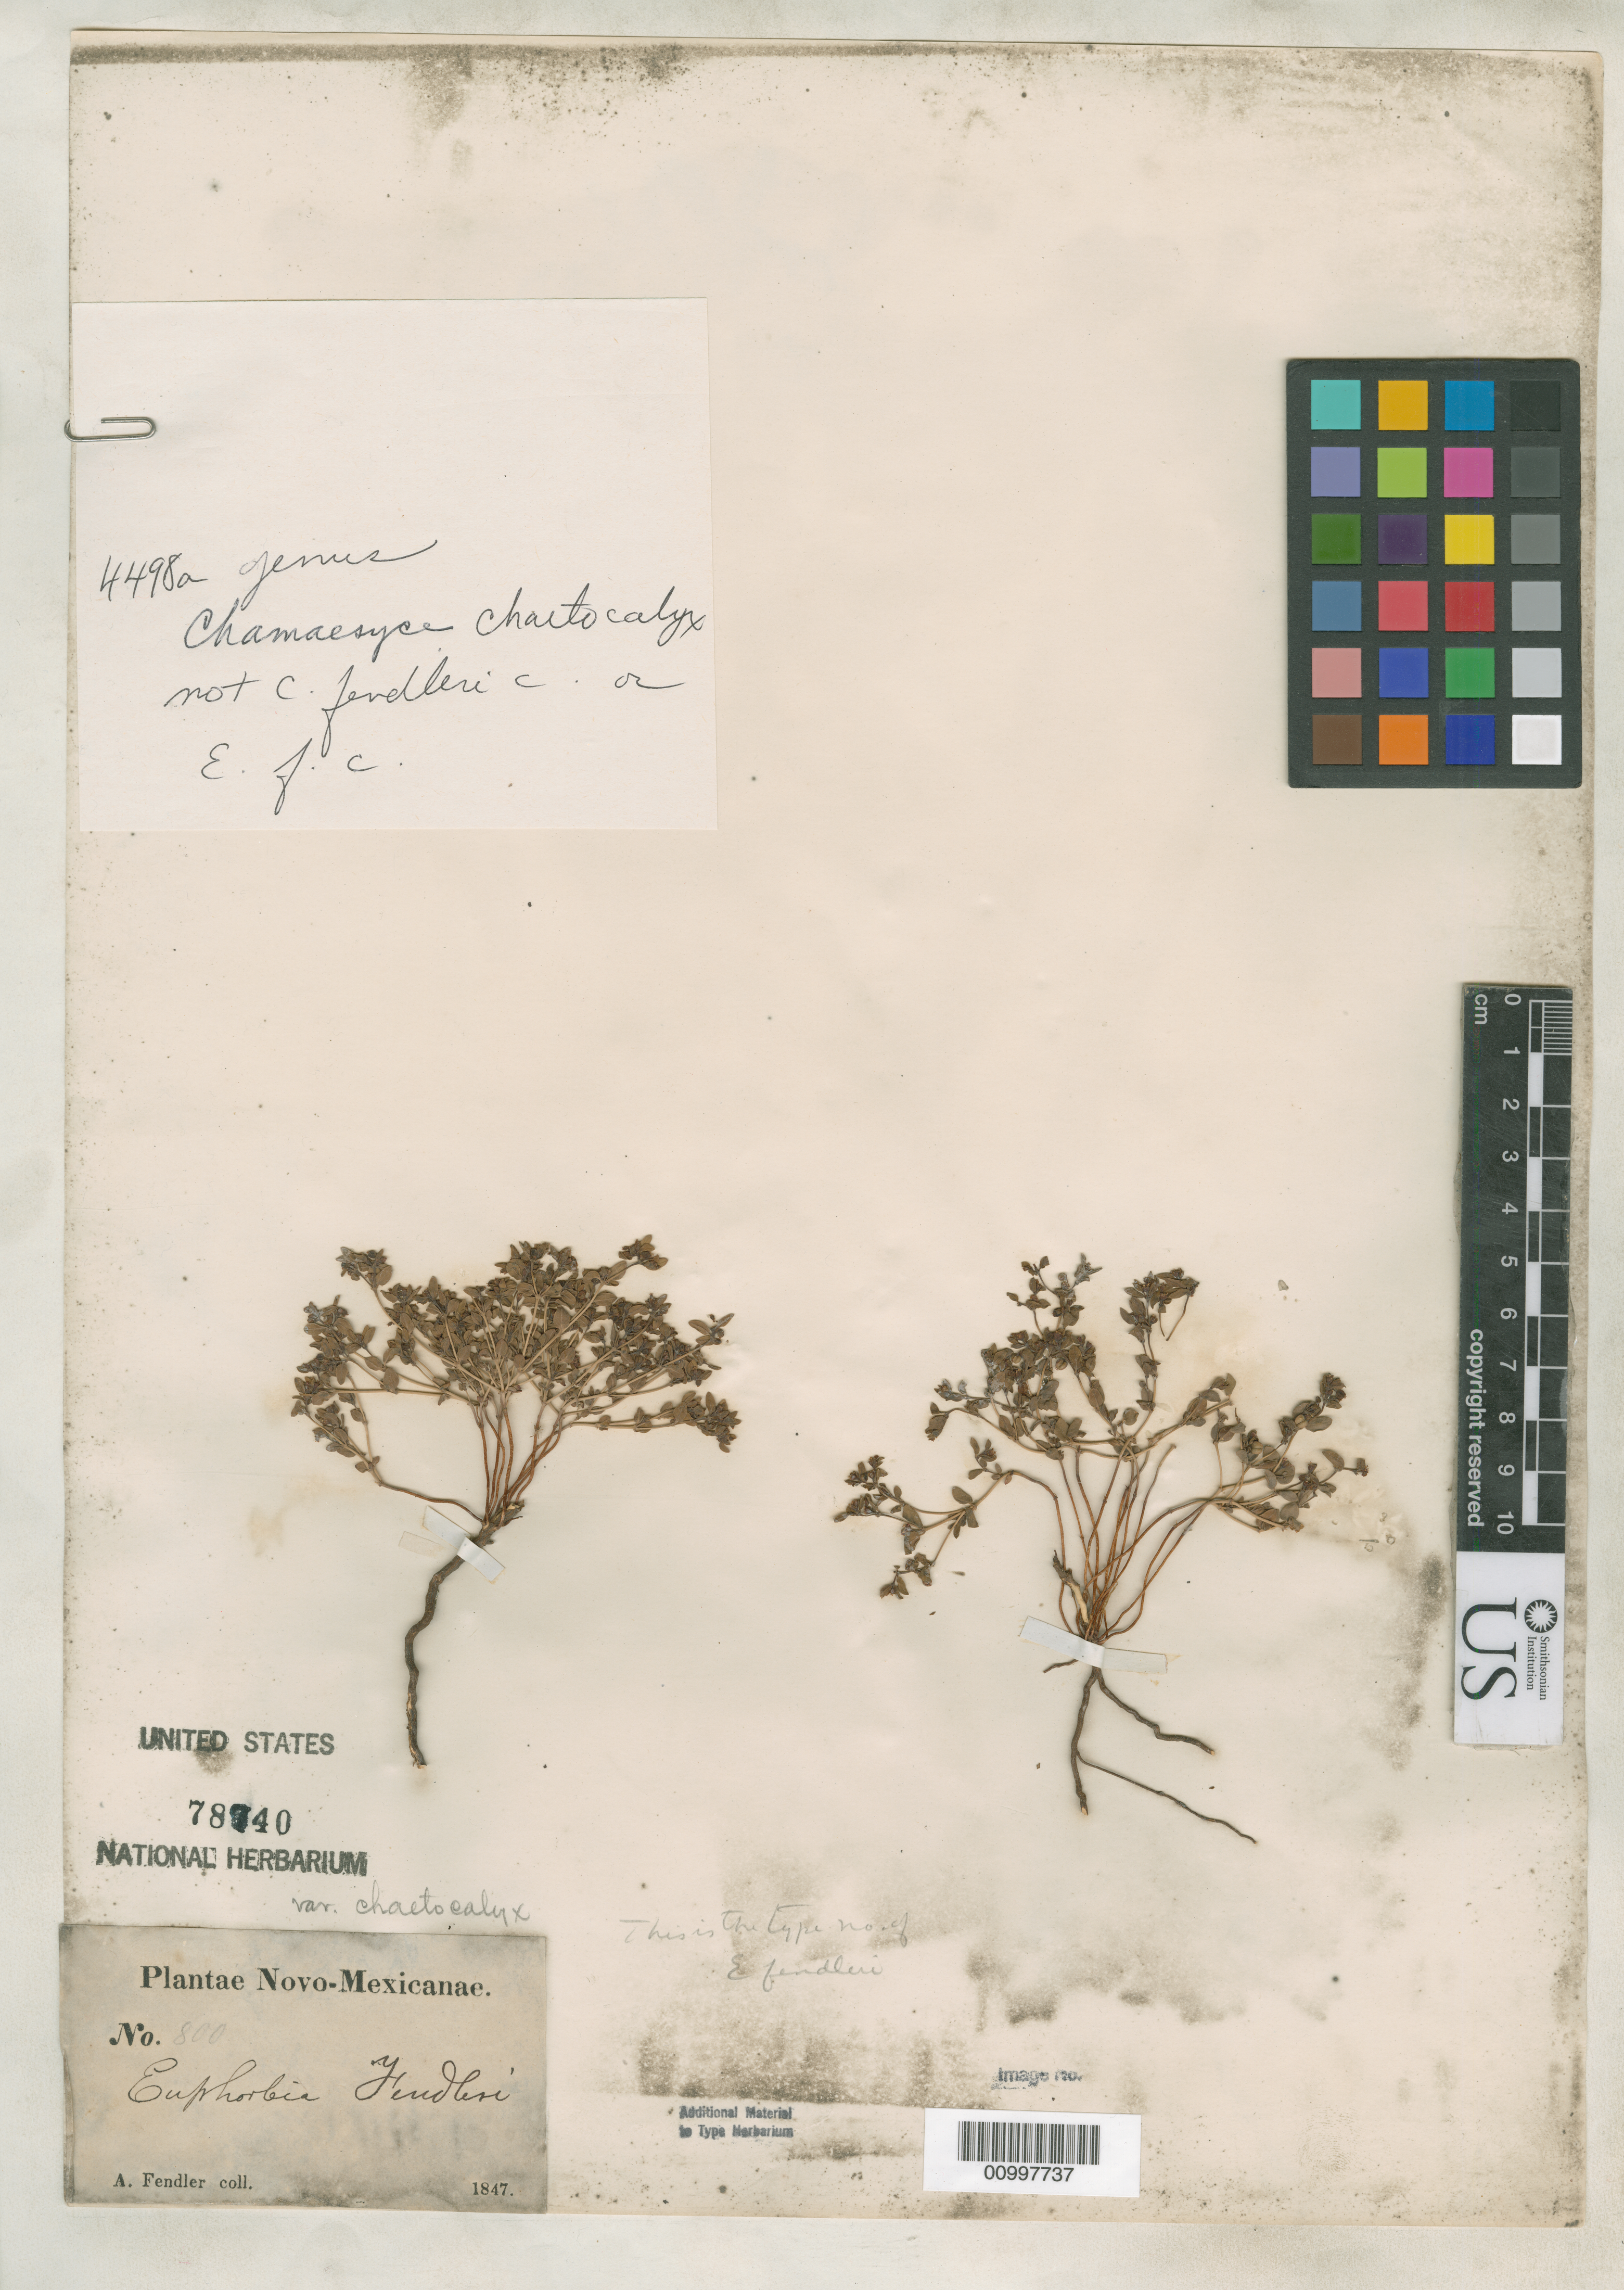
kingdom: Plantae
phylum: Tracheophyta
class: Magnoliopsida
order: Malpighiales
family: Euphorbiaceae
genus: Euphorbia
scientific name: Euphorbia fendleri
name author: Torr. & A. Gray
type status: Isotype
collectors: A. Fendler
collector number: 800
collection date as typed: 1847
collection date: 1847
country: United States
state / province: New Mexico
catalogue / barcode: US 78740